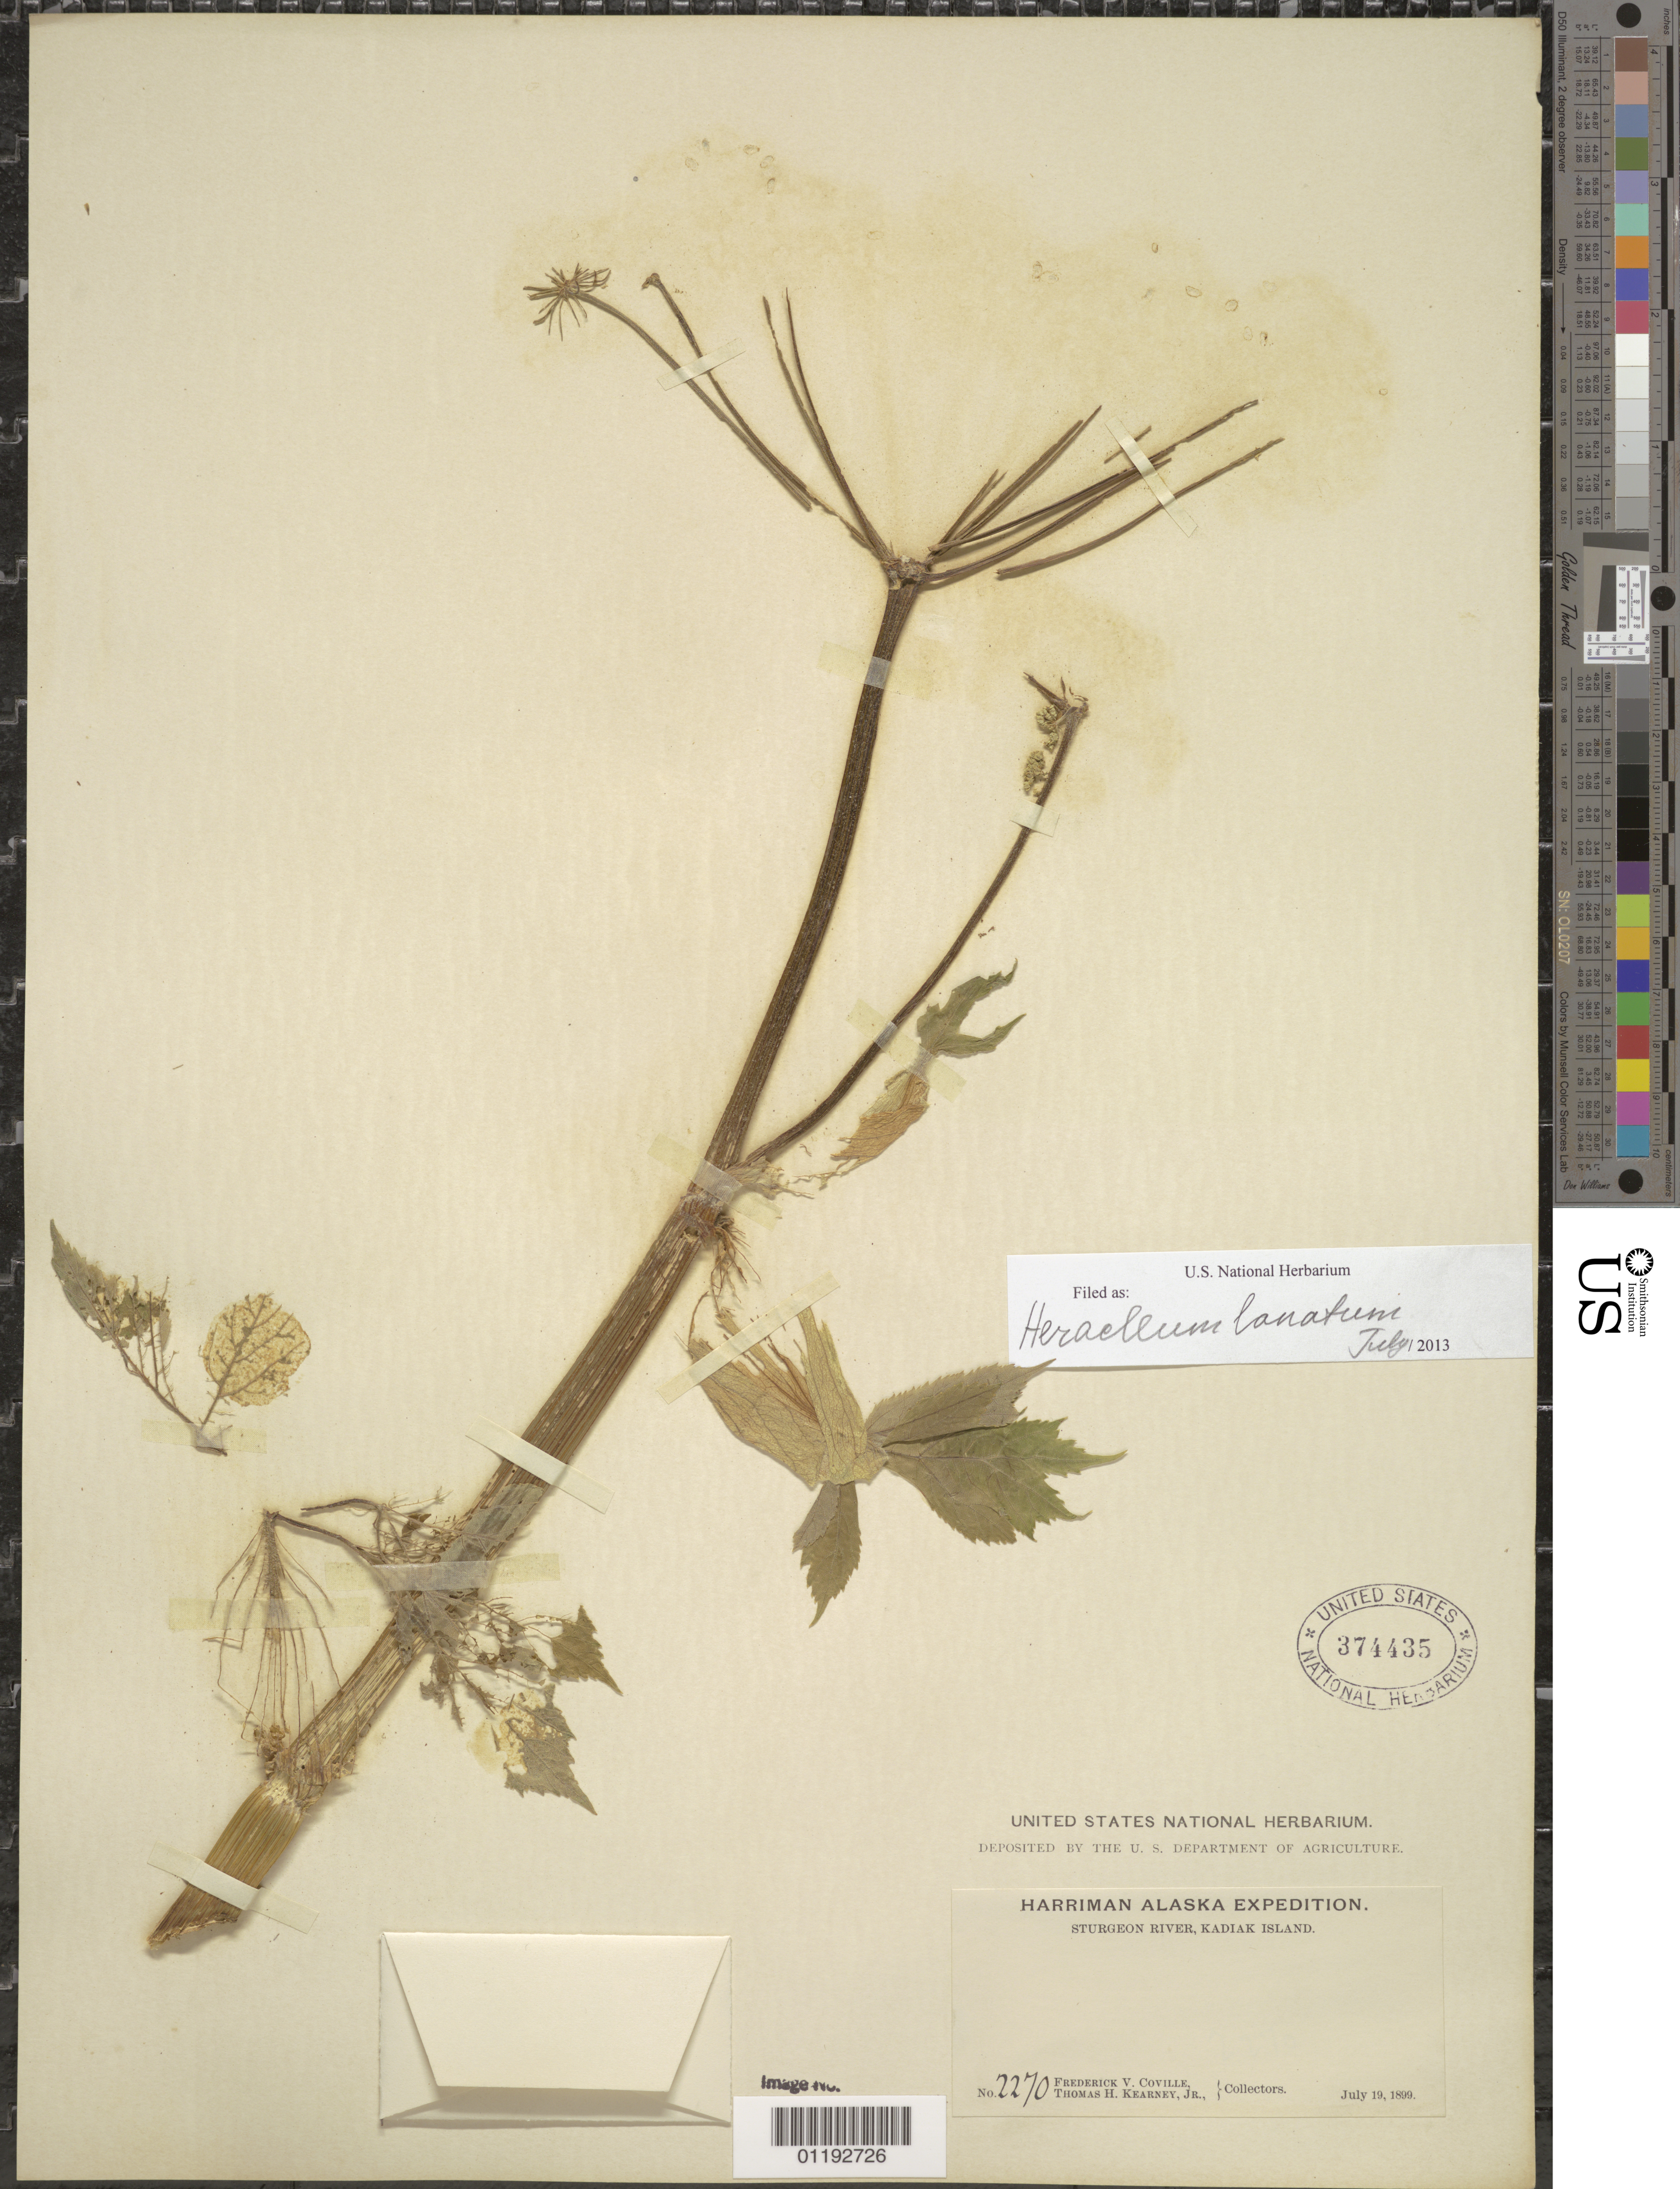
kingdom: Plantae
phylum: Tracheophyta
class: Magnoliopsida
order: Apiales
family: Apiaceae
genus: Heracleum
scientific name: Heracleum lanatum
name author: Michx.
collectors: F. V. Coville & T. H. Kearney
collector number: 2270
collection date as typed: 19 Jul 1899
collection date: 1899-07-19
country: United States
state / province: Alaska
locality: Sturgeon River, Kadiak Island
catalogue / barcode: US 374435